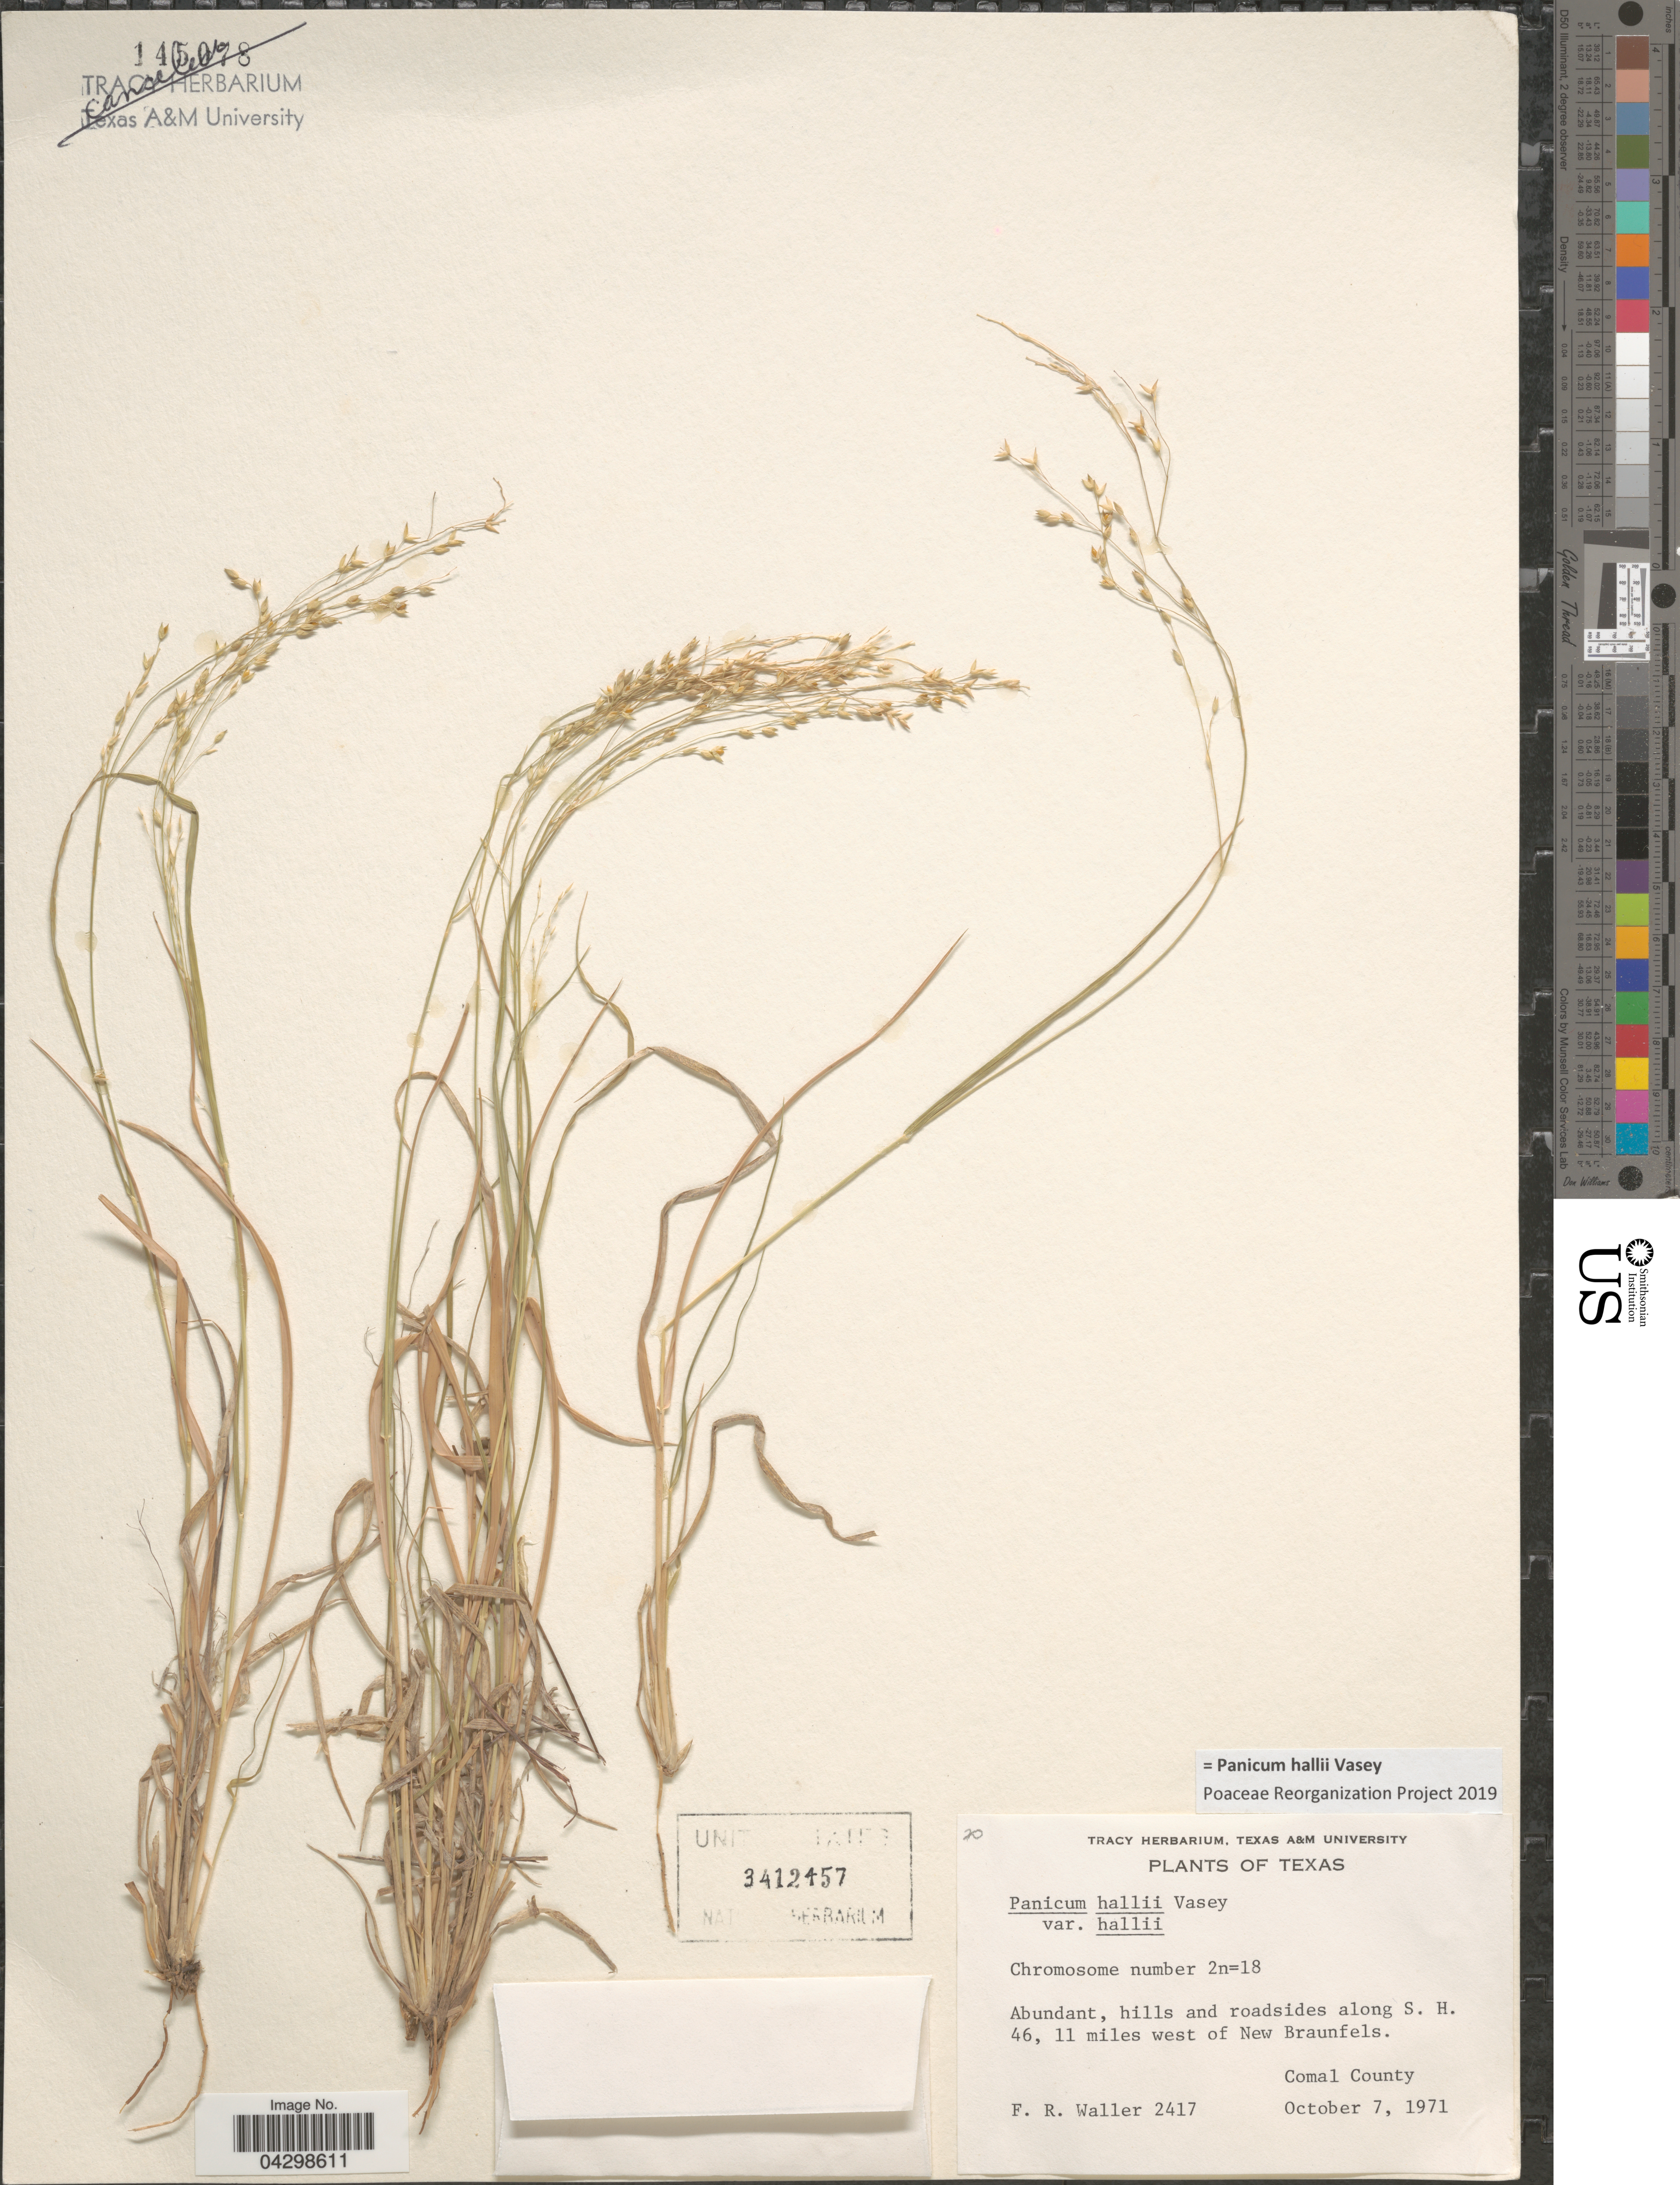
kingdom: Plantae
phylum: Tracheophyta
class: Liliopsida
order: Poales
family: Poaceae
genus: Panicum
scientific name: Panicum hallii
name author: Vasey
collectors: F. R. Waller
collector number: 2417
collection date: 1971-10-07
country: United States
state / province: Texas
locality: Abundant, hills and roadsides along S. H. 46, 11 miles west of Braunfels. Comal County.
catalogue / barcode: US 3412457